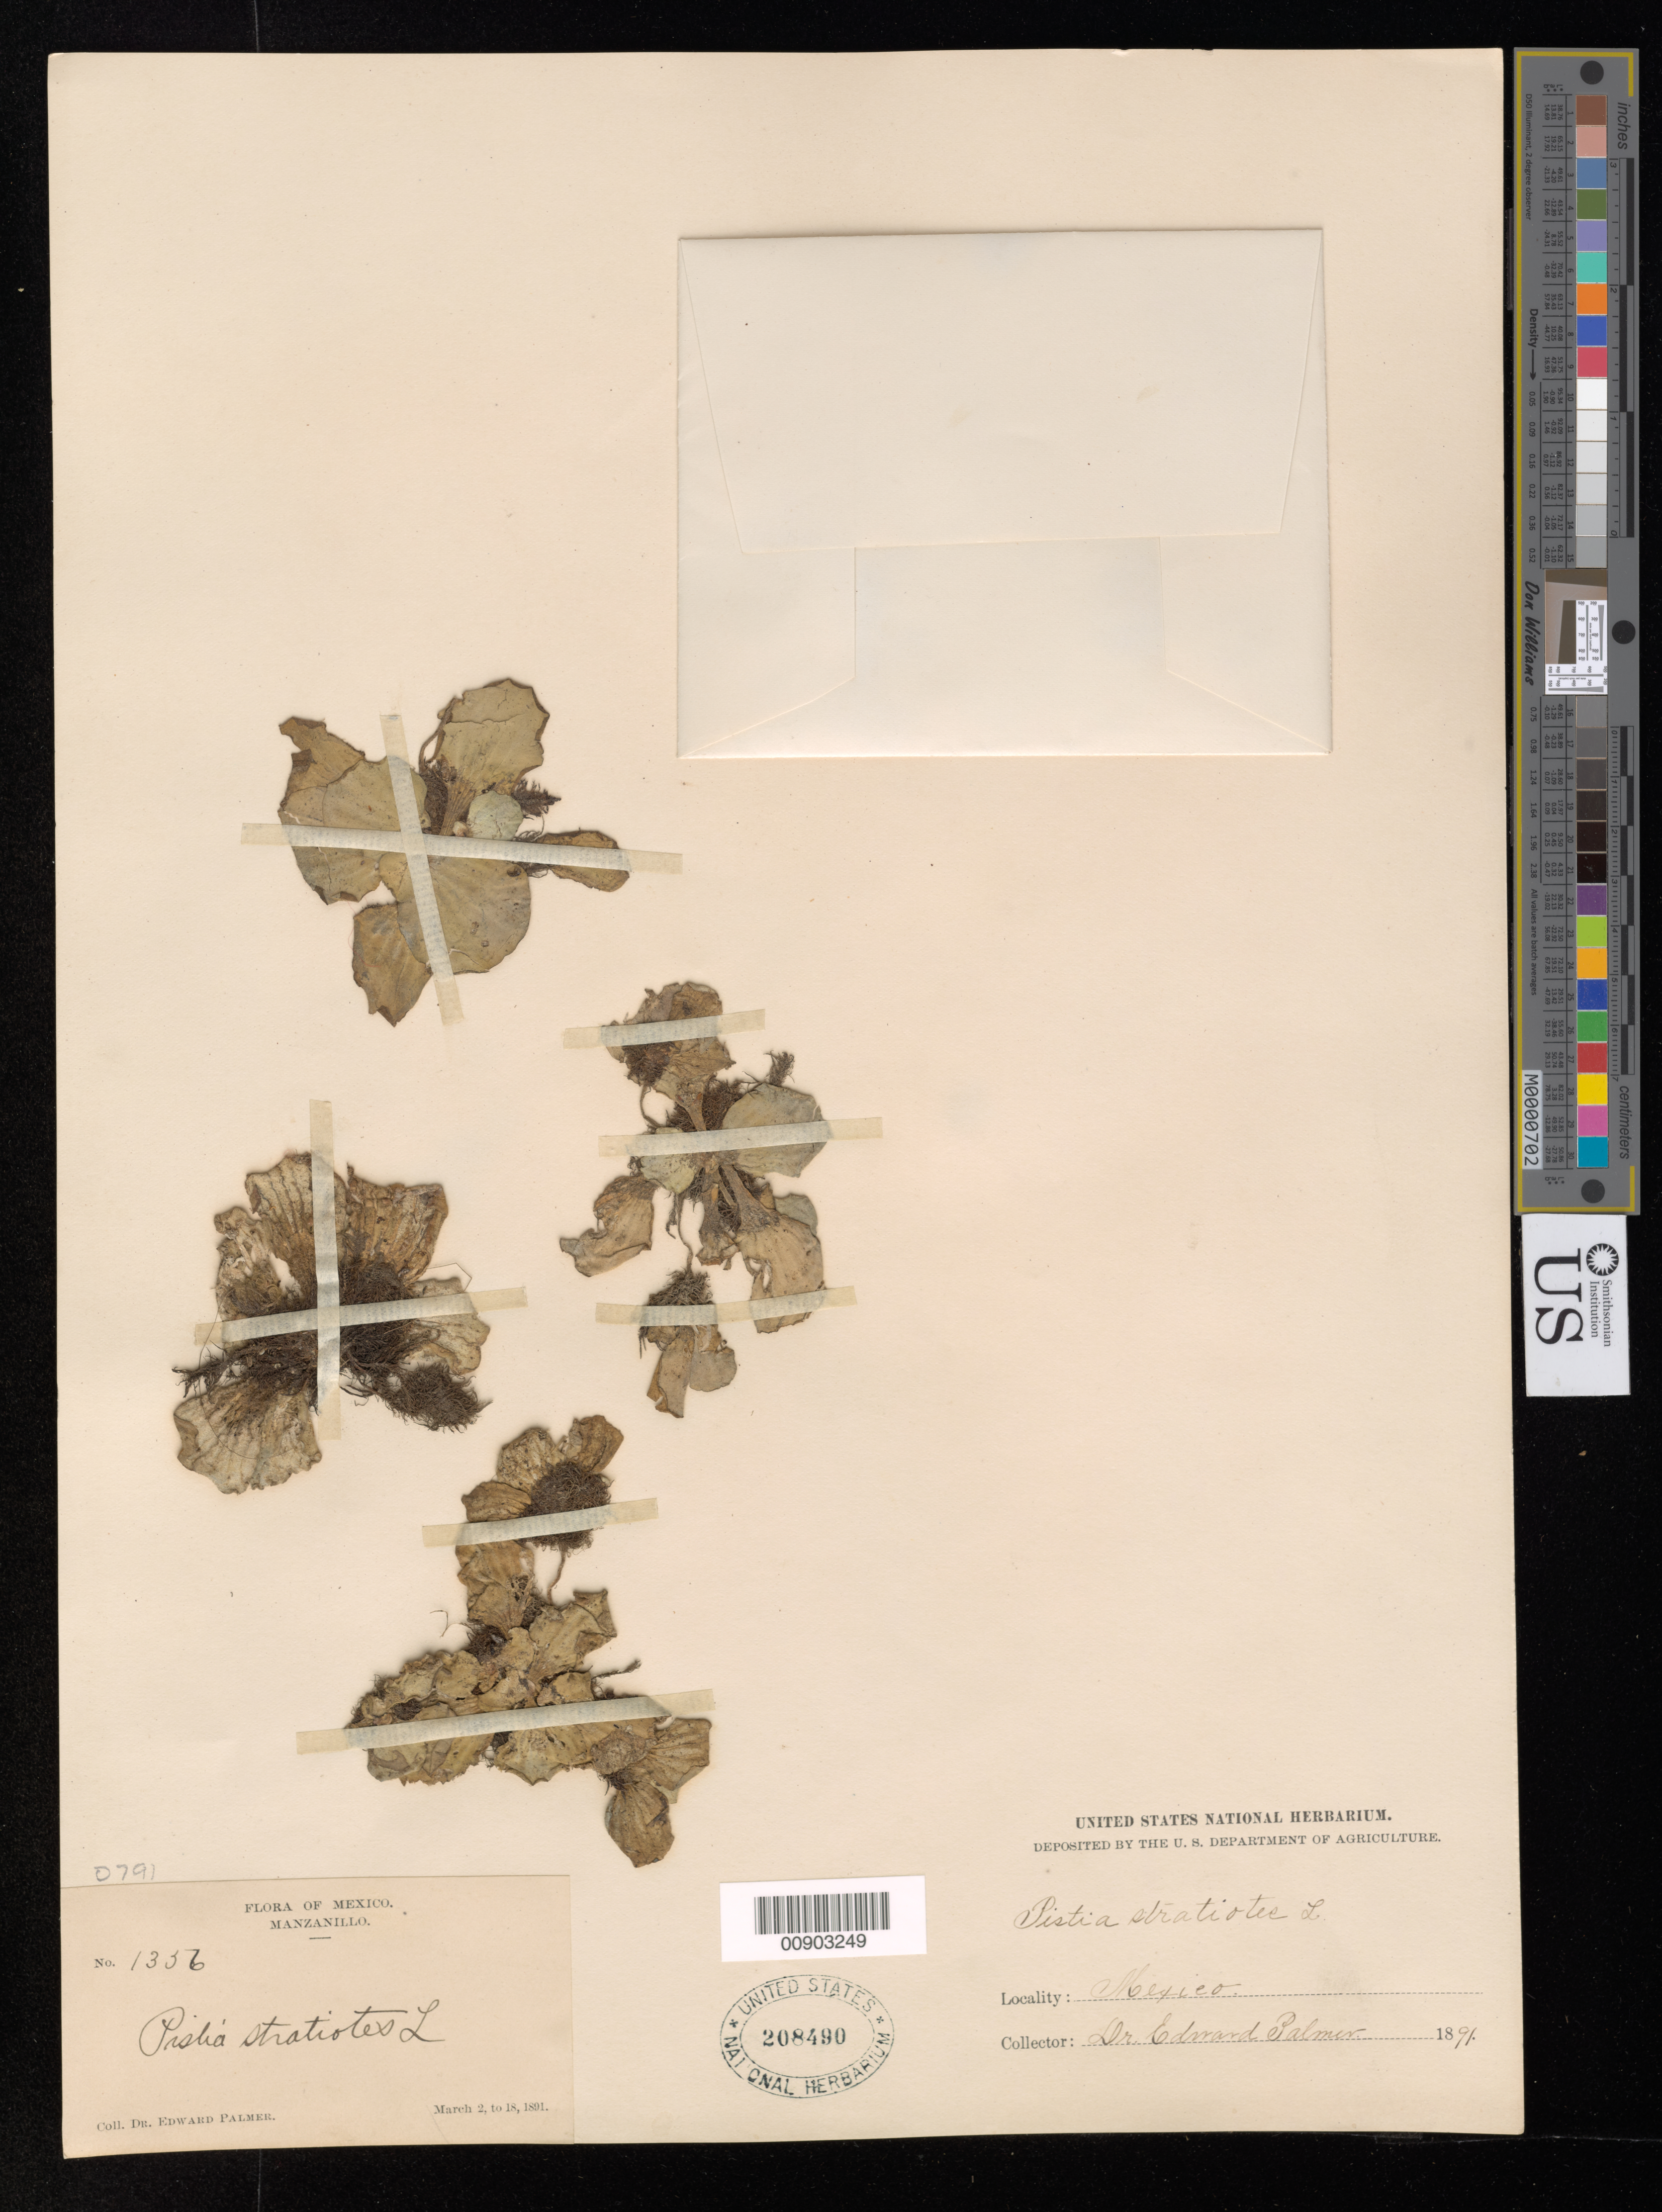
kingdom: Plantae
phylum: Tracheophyta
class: Liliopsida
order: Alismatales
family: Araceae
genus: Pistia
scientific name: Pistia stratiotes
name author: L.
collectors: E. Palmer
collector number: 1356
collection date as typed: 02 Mar 1891 to 18 Mar 1891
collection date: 1891-03-02/1891-03-18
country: Mexico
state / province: Colima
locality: Manzanillo, Colima.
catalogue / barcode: US 208490